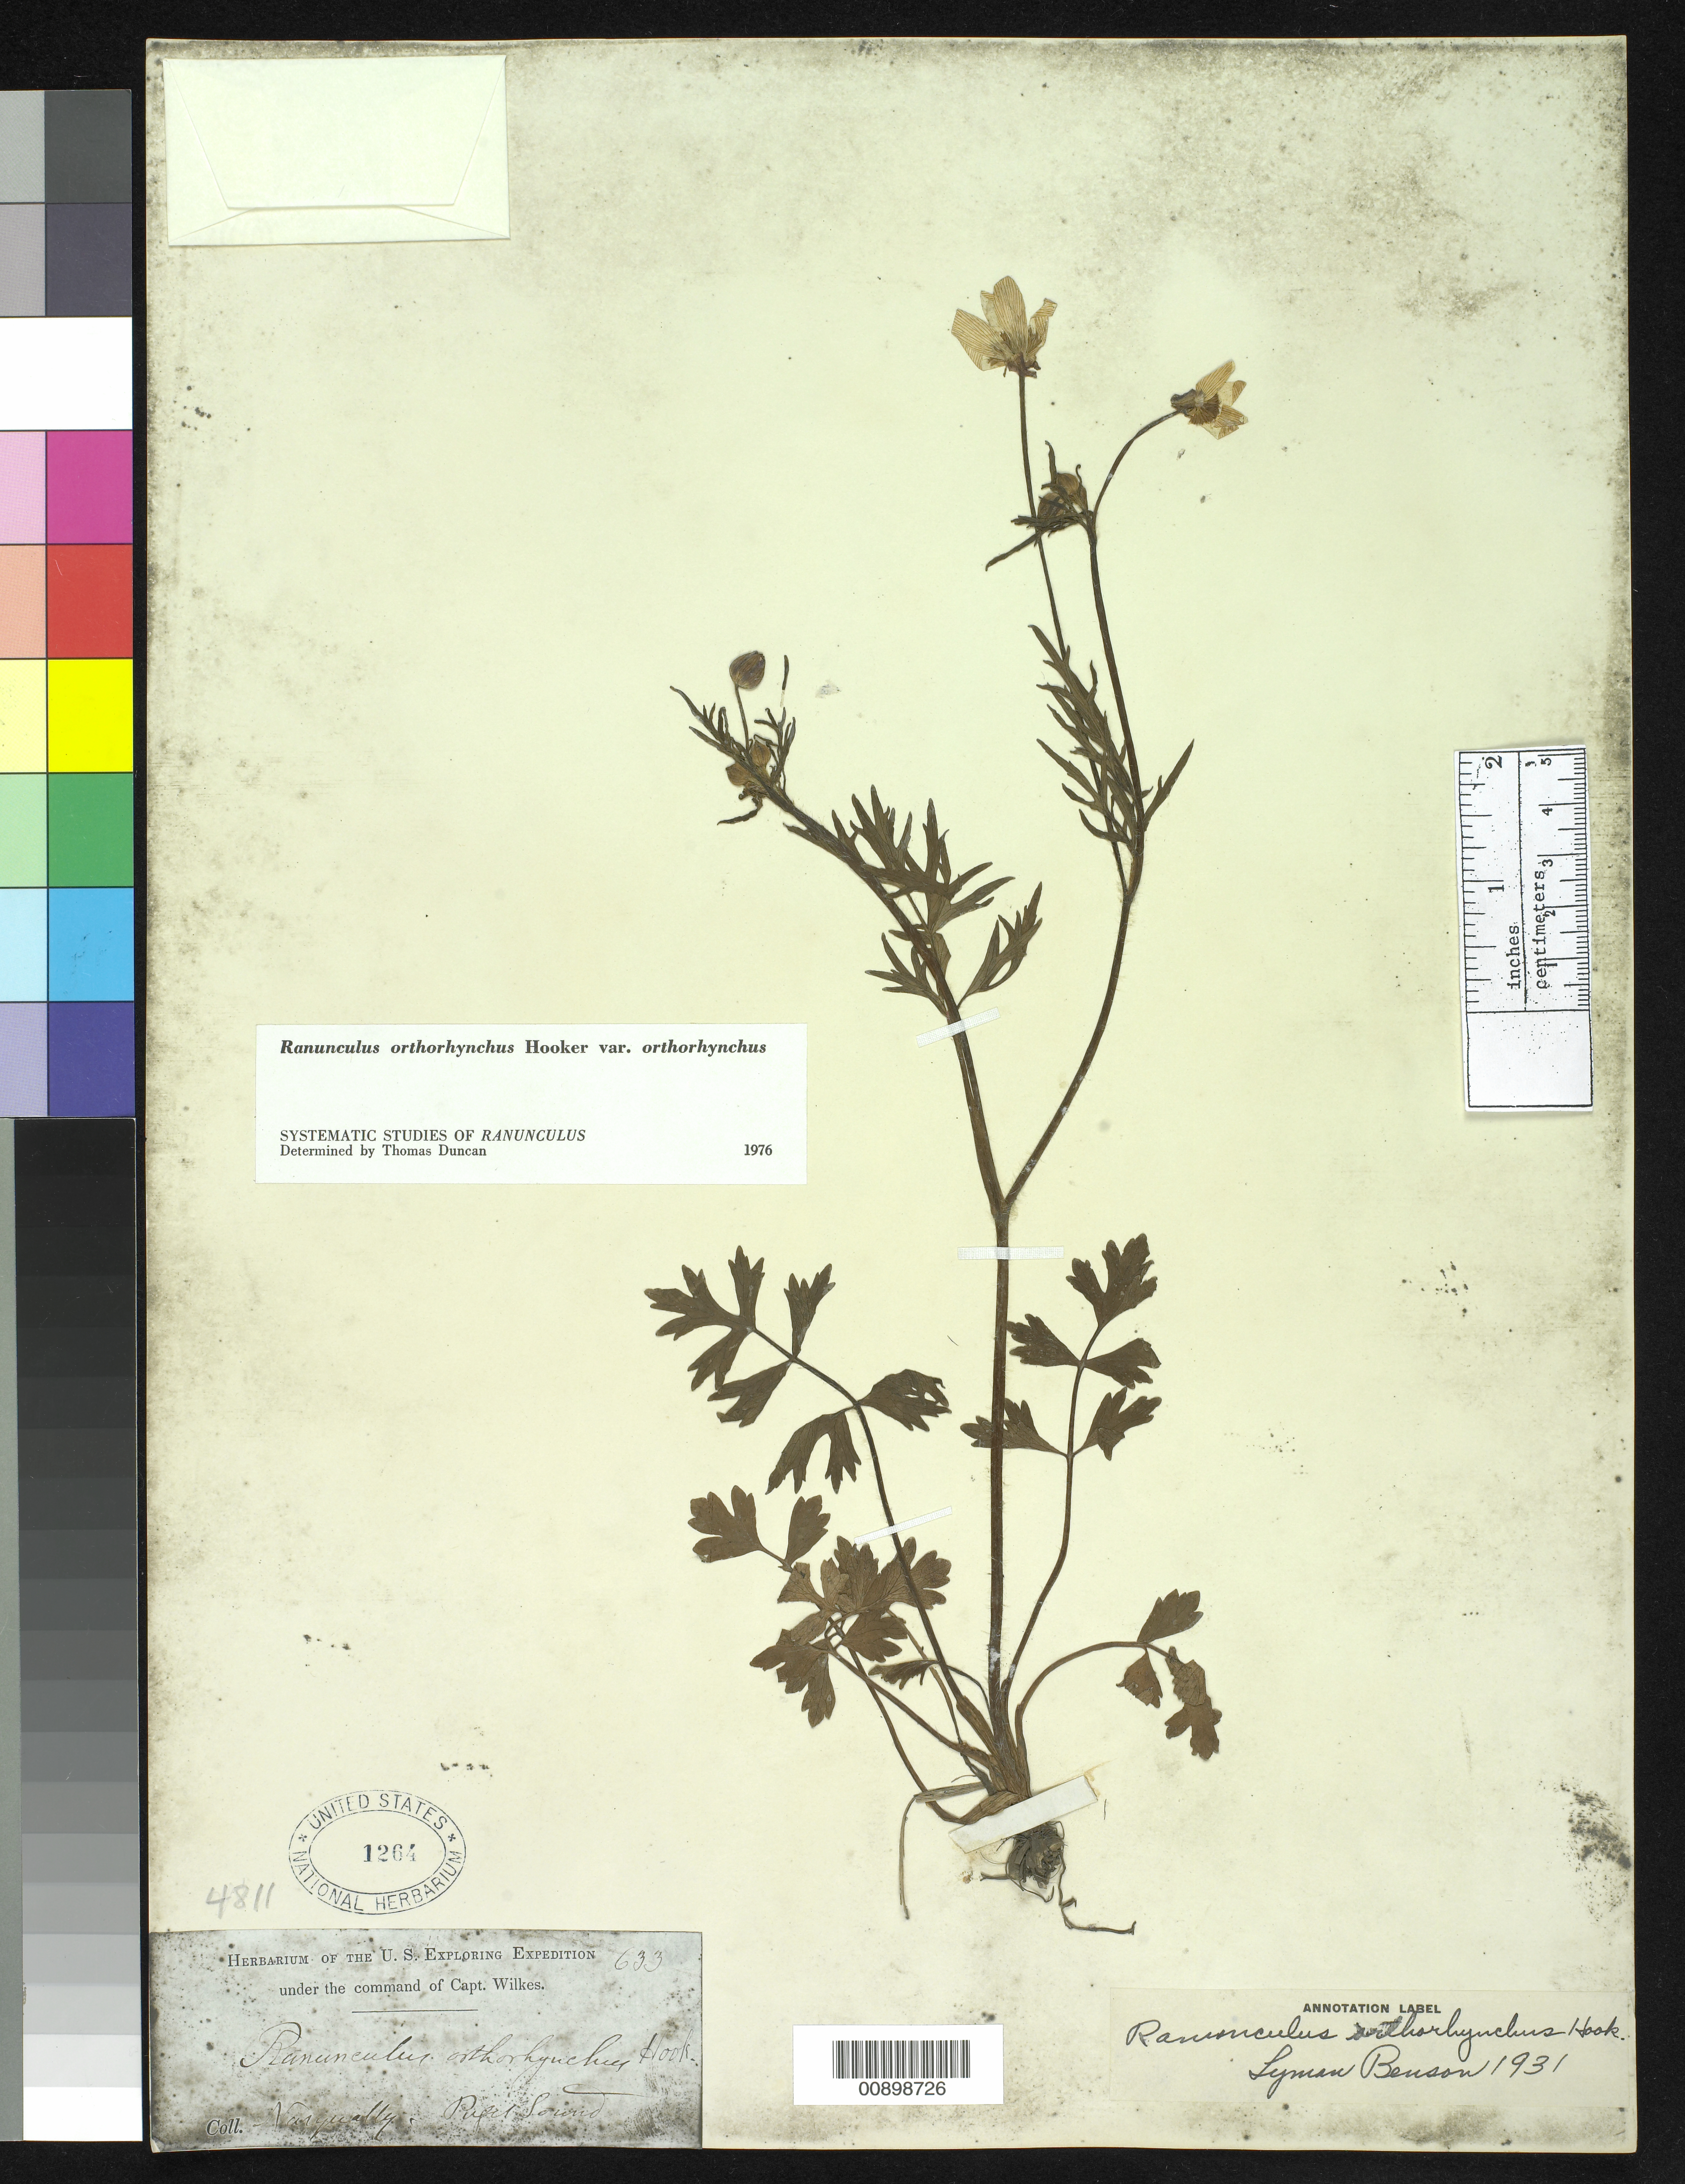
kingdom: Plantae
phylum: Tracheophyta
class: Magnoliopsida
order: Ranunculales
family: Ranunculaceae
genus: Ranunculus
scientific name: Ranunculus orthorhynchus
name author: Hook.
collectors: Wilkes Explor. Exped.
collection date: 1838/1842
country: United States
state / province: Washington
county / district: King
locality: Nisqually, Puget Sound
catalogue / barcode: US 1264